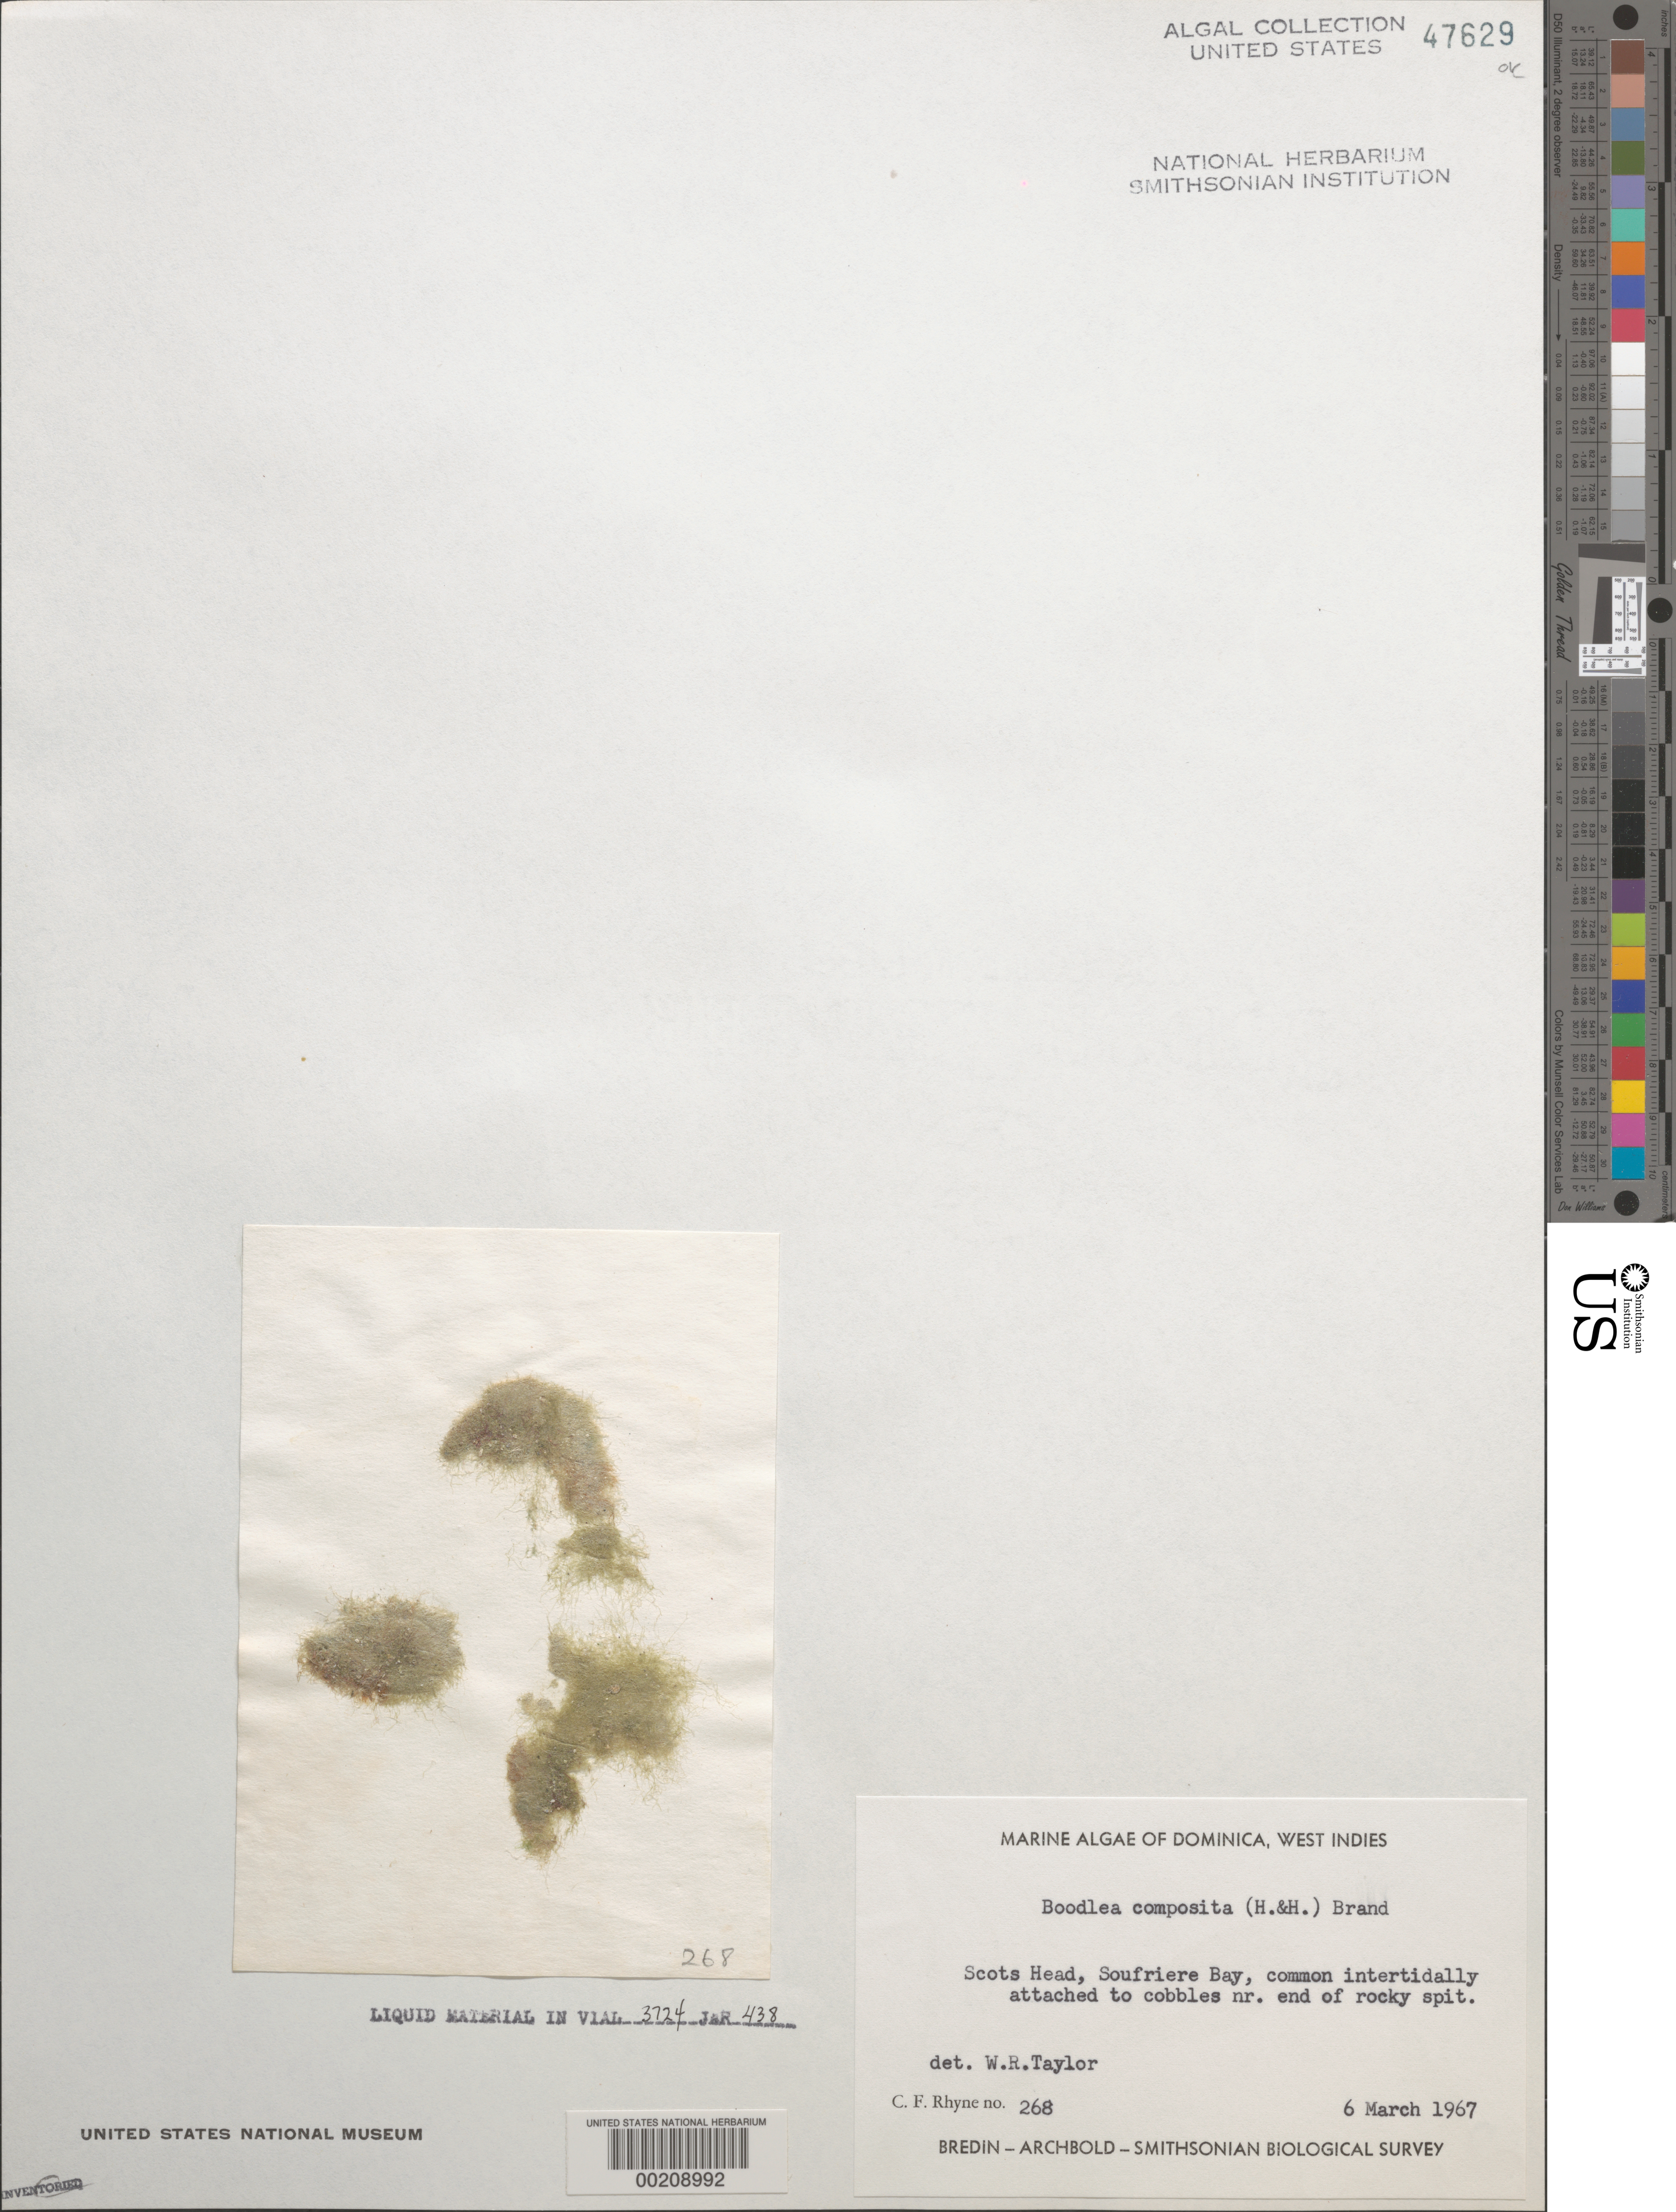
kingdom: Plantae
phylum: Chlorophyta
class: Ulvophyceae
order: Siphonocladales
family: Boodleaceae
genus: Boodlea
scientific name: Boodlea composita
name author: (Humb. & Humb.) Brand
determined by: Taylor, William R.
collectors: C. Rhyne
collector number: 268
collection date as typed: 06 Mar 1967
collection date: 1967-03-06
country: Dominica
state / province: St. Mark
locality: Scots Head, Soufriere Bay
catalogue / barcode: US 47629